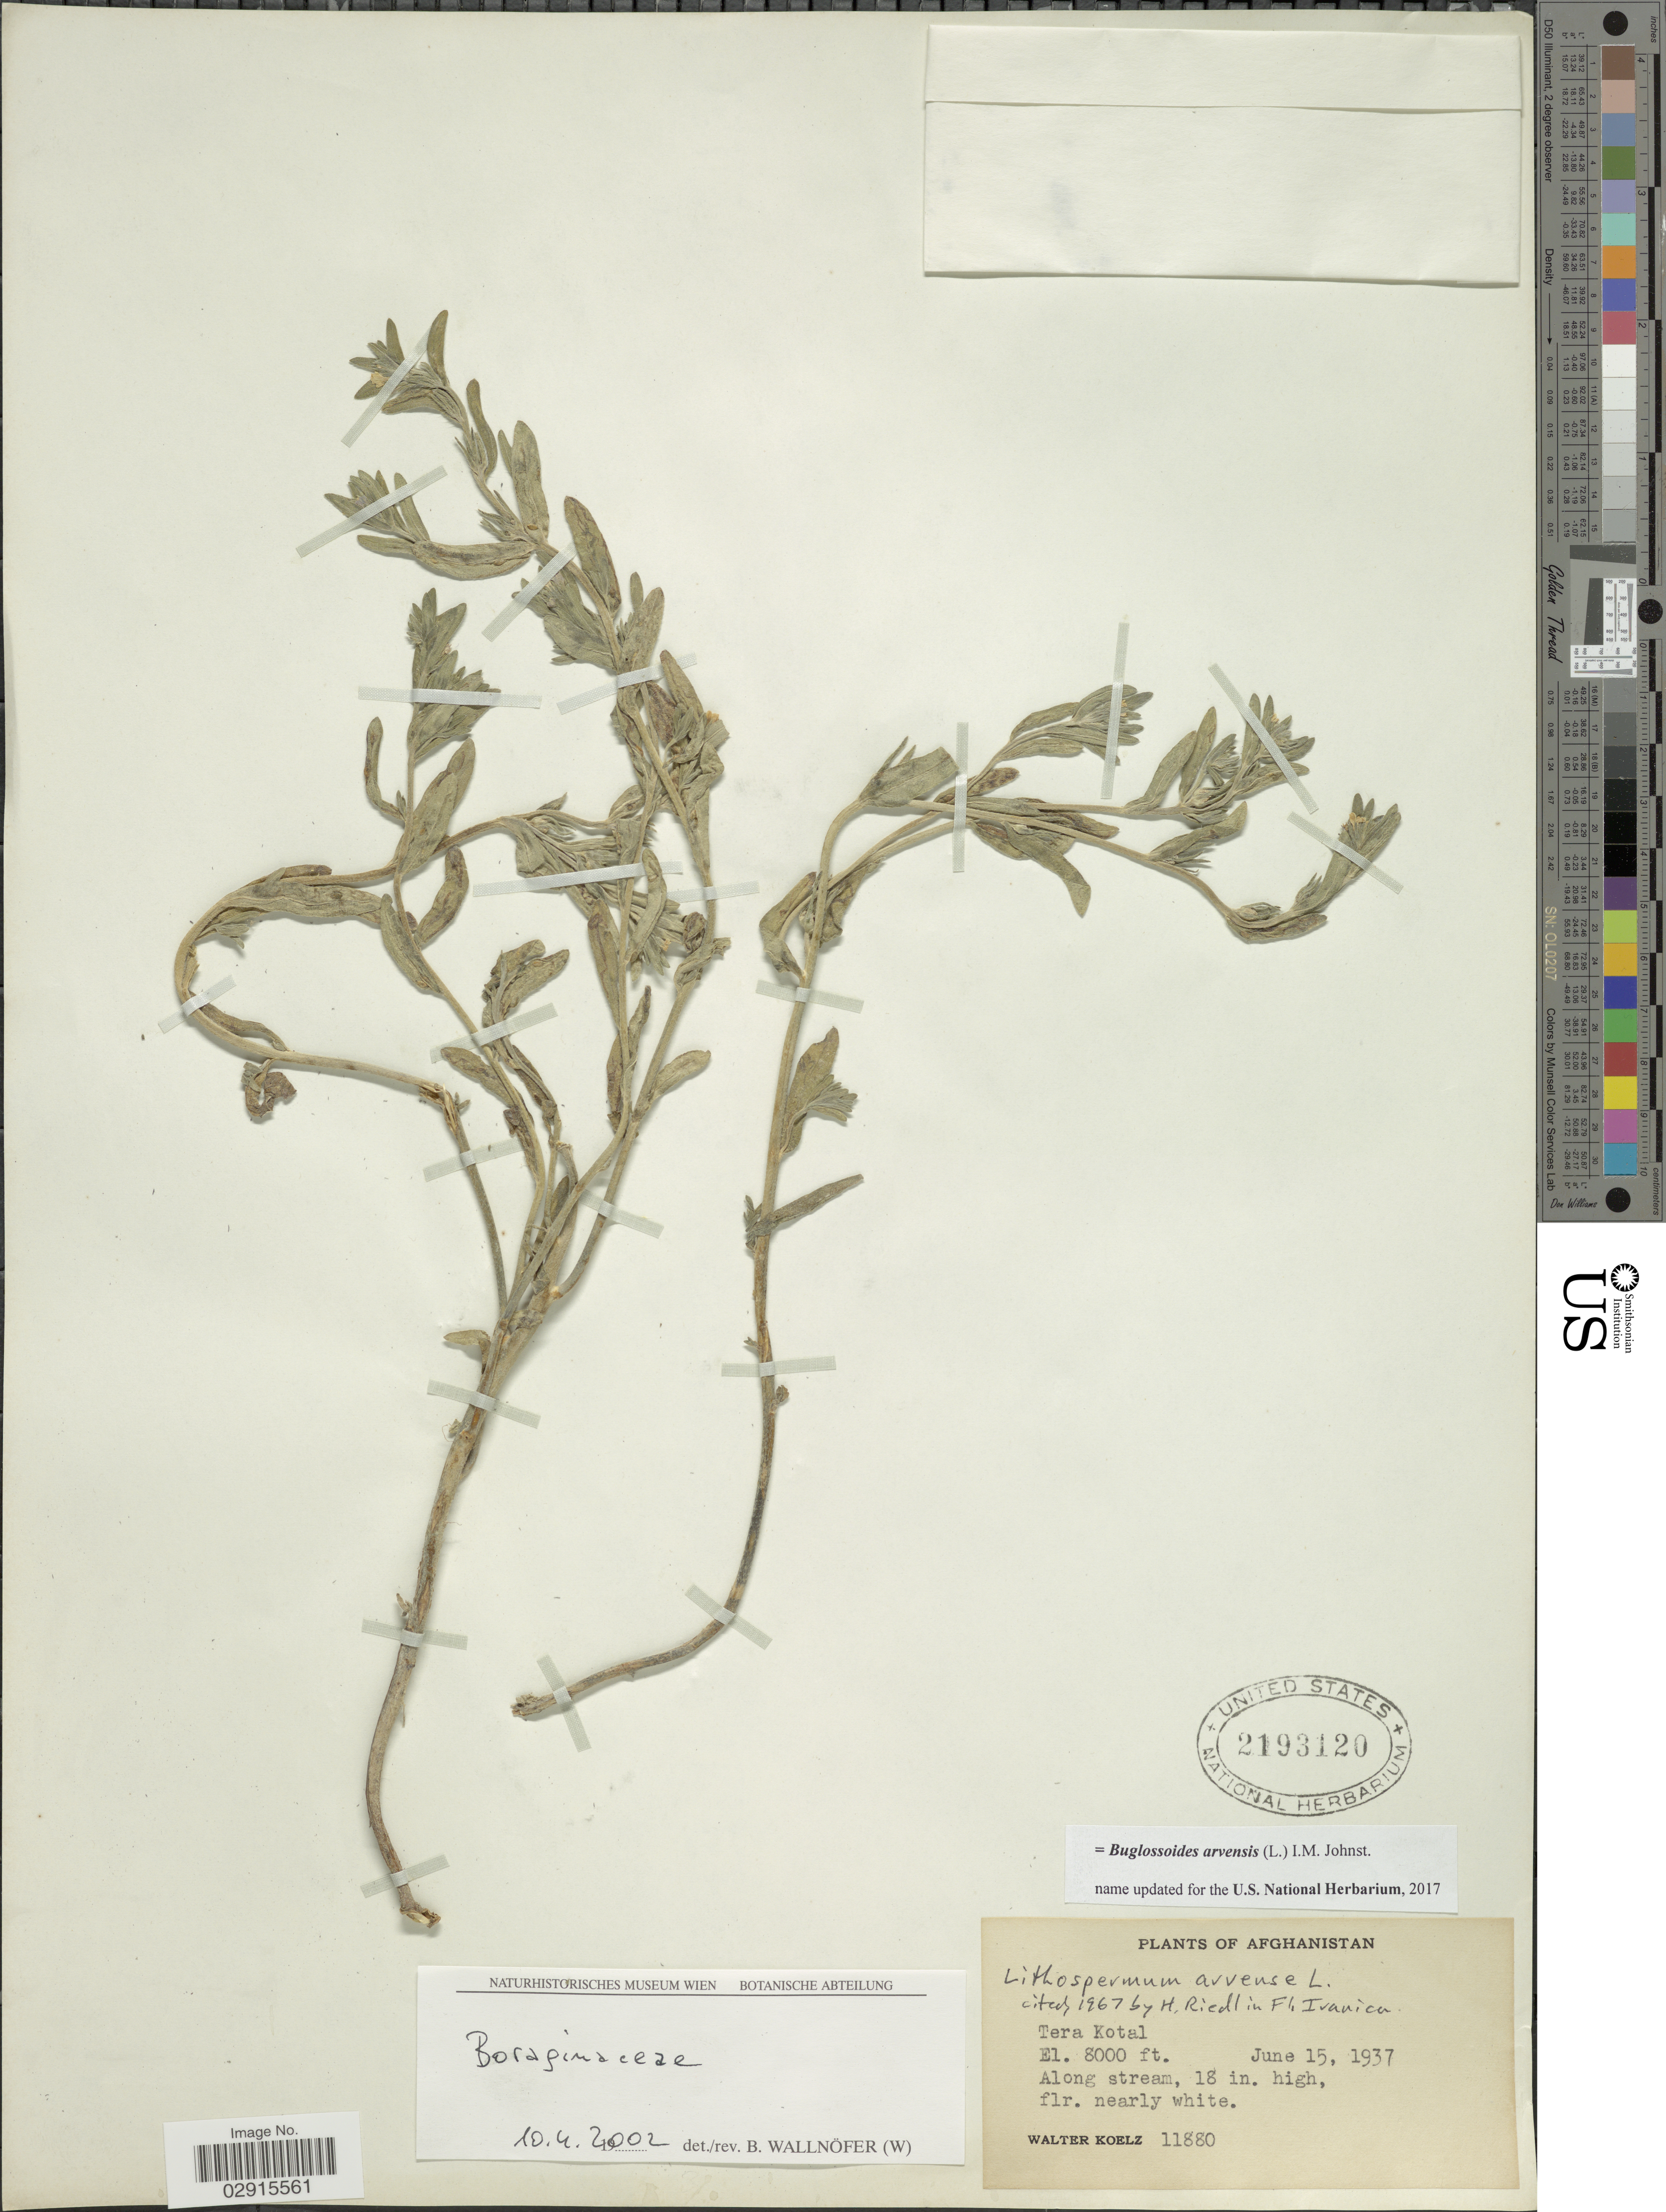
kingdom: Plantae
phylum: Tracheophyta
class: Magnoliopsida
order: Boraginales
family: Boraginaceae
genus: Buglossoides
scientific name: Buglossoides arvensis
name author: (L.) I.M. Johnst.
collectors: W. N. Koelz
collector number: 11880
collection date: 1937-05-15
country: Afghanistan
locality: Tera Kotal.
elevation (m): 2438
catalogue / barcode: US 2193120